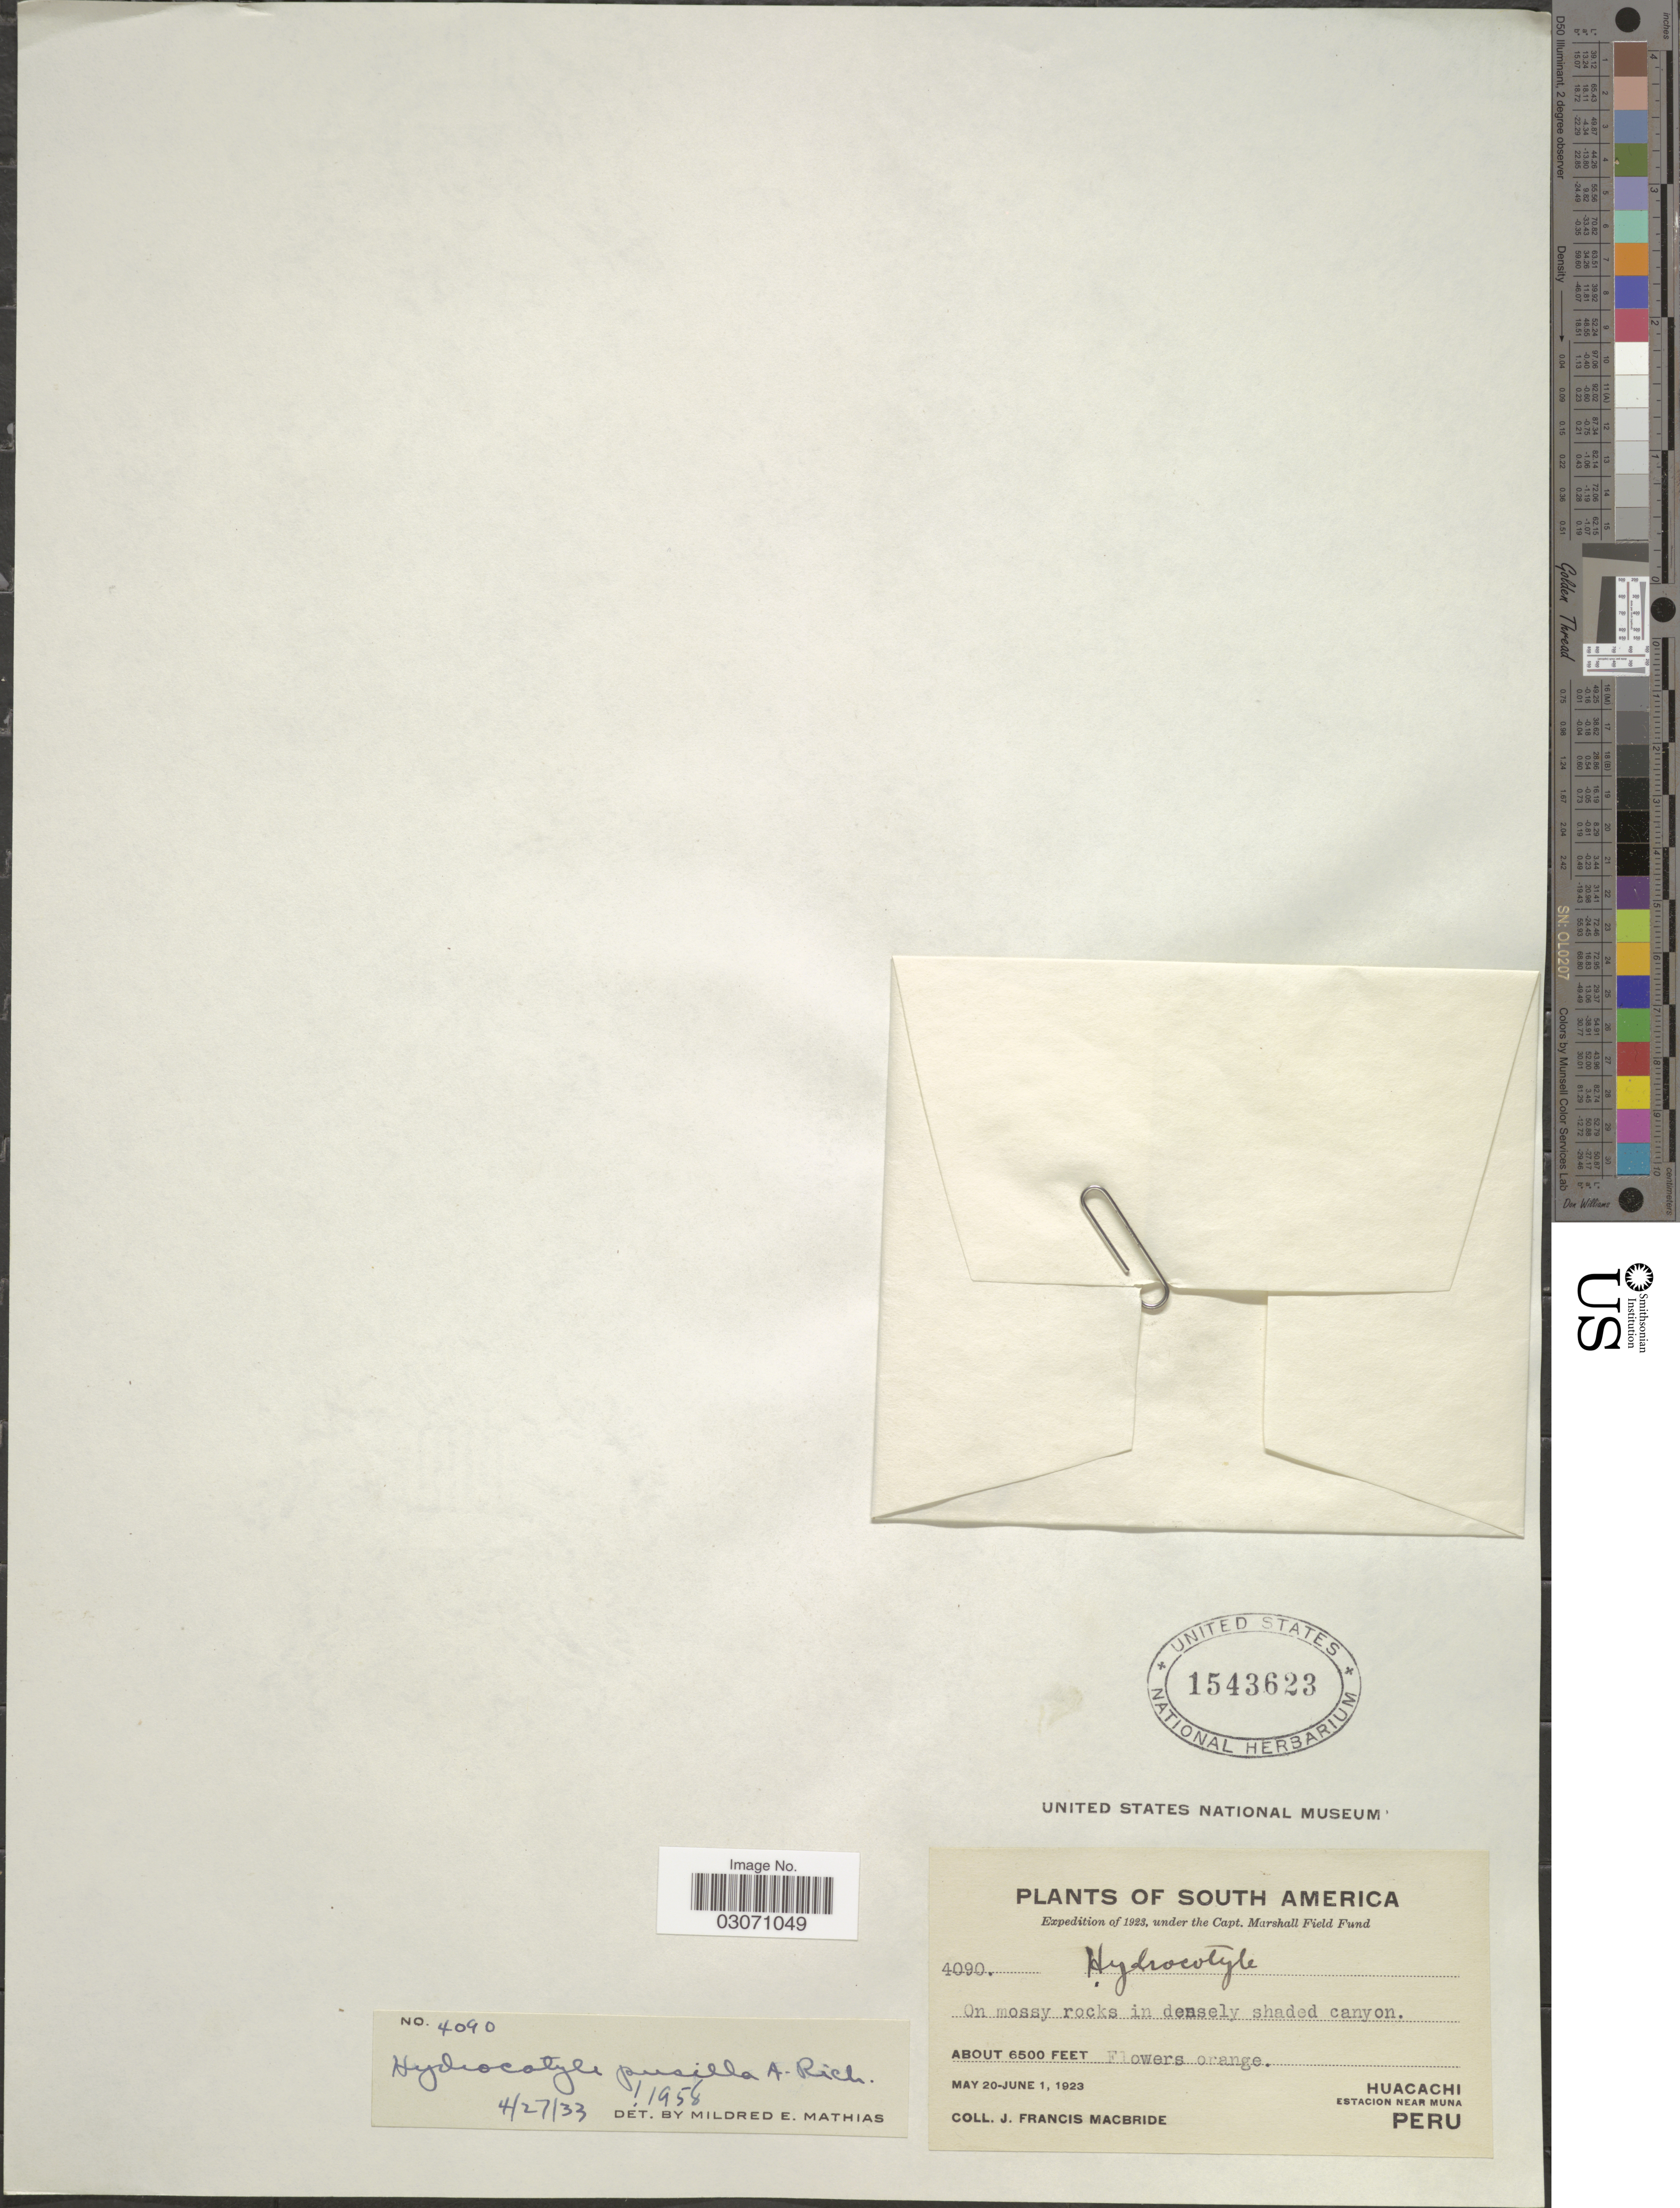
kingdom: Plantae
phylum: Tracheophyta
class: Magnoliopsida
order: Apiales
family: Araliaceae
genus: Hydrocotyle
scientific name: Hydrocotyle pusilla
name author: A. Rich.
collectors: J. F. Macbride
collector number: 4090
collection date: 1923-05-20/1923-06-01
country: Peru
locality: Huacachi, Estacion near Muna.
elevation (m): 1981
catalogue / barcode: US 1543623